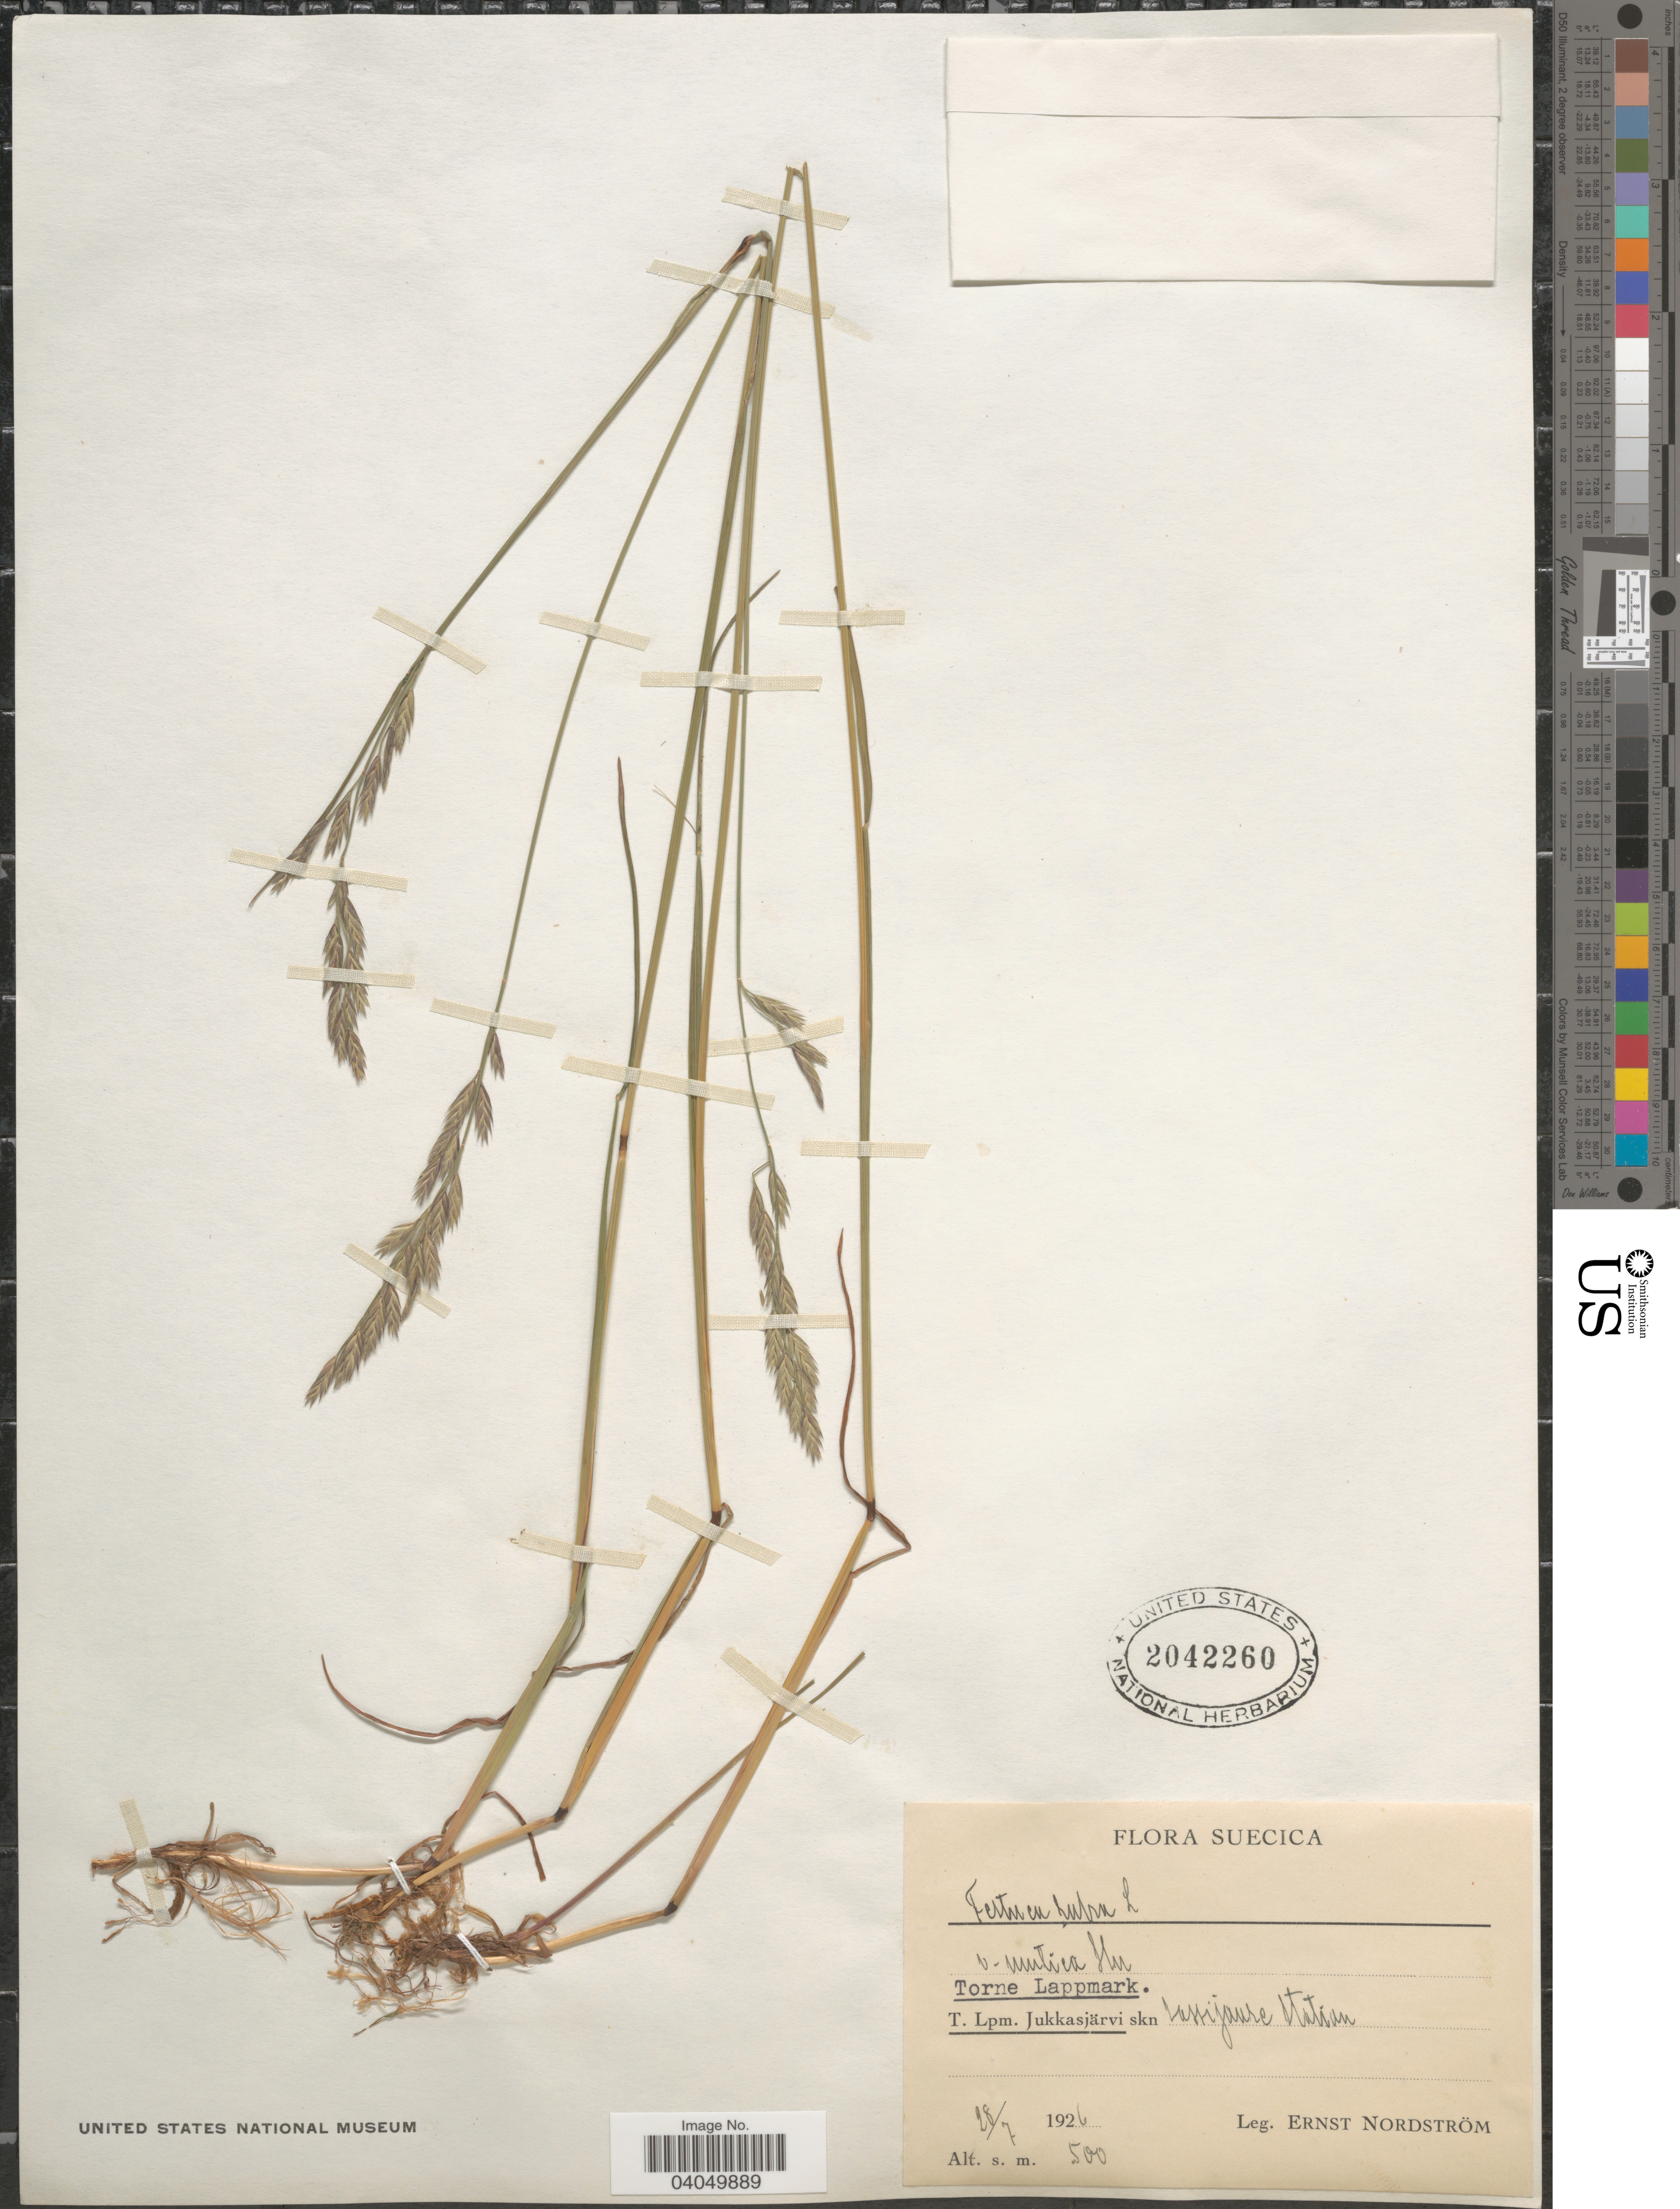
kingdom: Plantae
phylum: Tracheophyta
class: Liliopsida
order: Poales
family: Poaceae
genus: Festuca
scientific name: Festuca rubra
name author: L.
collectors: E. Nordström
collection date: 1926-07-18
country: Sweden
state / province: Norrbotten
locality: Suecica. Torne Lappmark. T. Lpm. Jukkasjärvi skn Vassijaure Station.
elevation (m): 500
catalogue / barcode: US 2042260